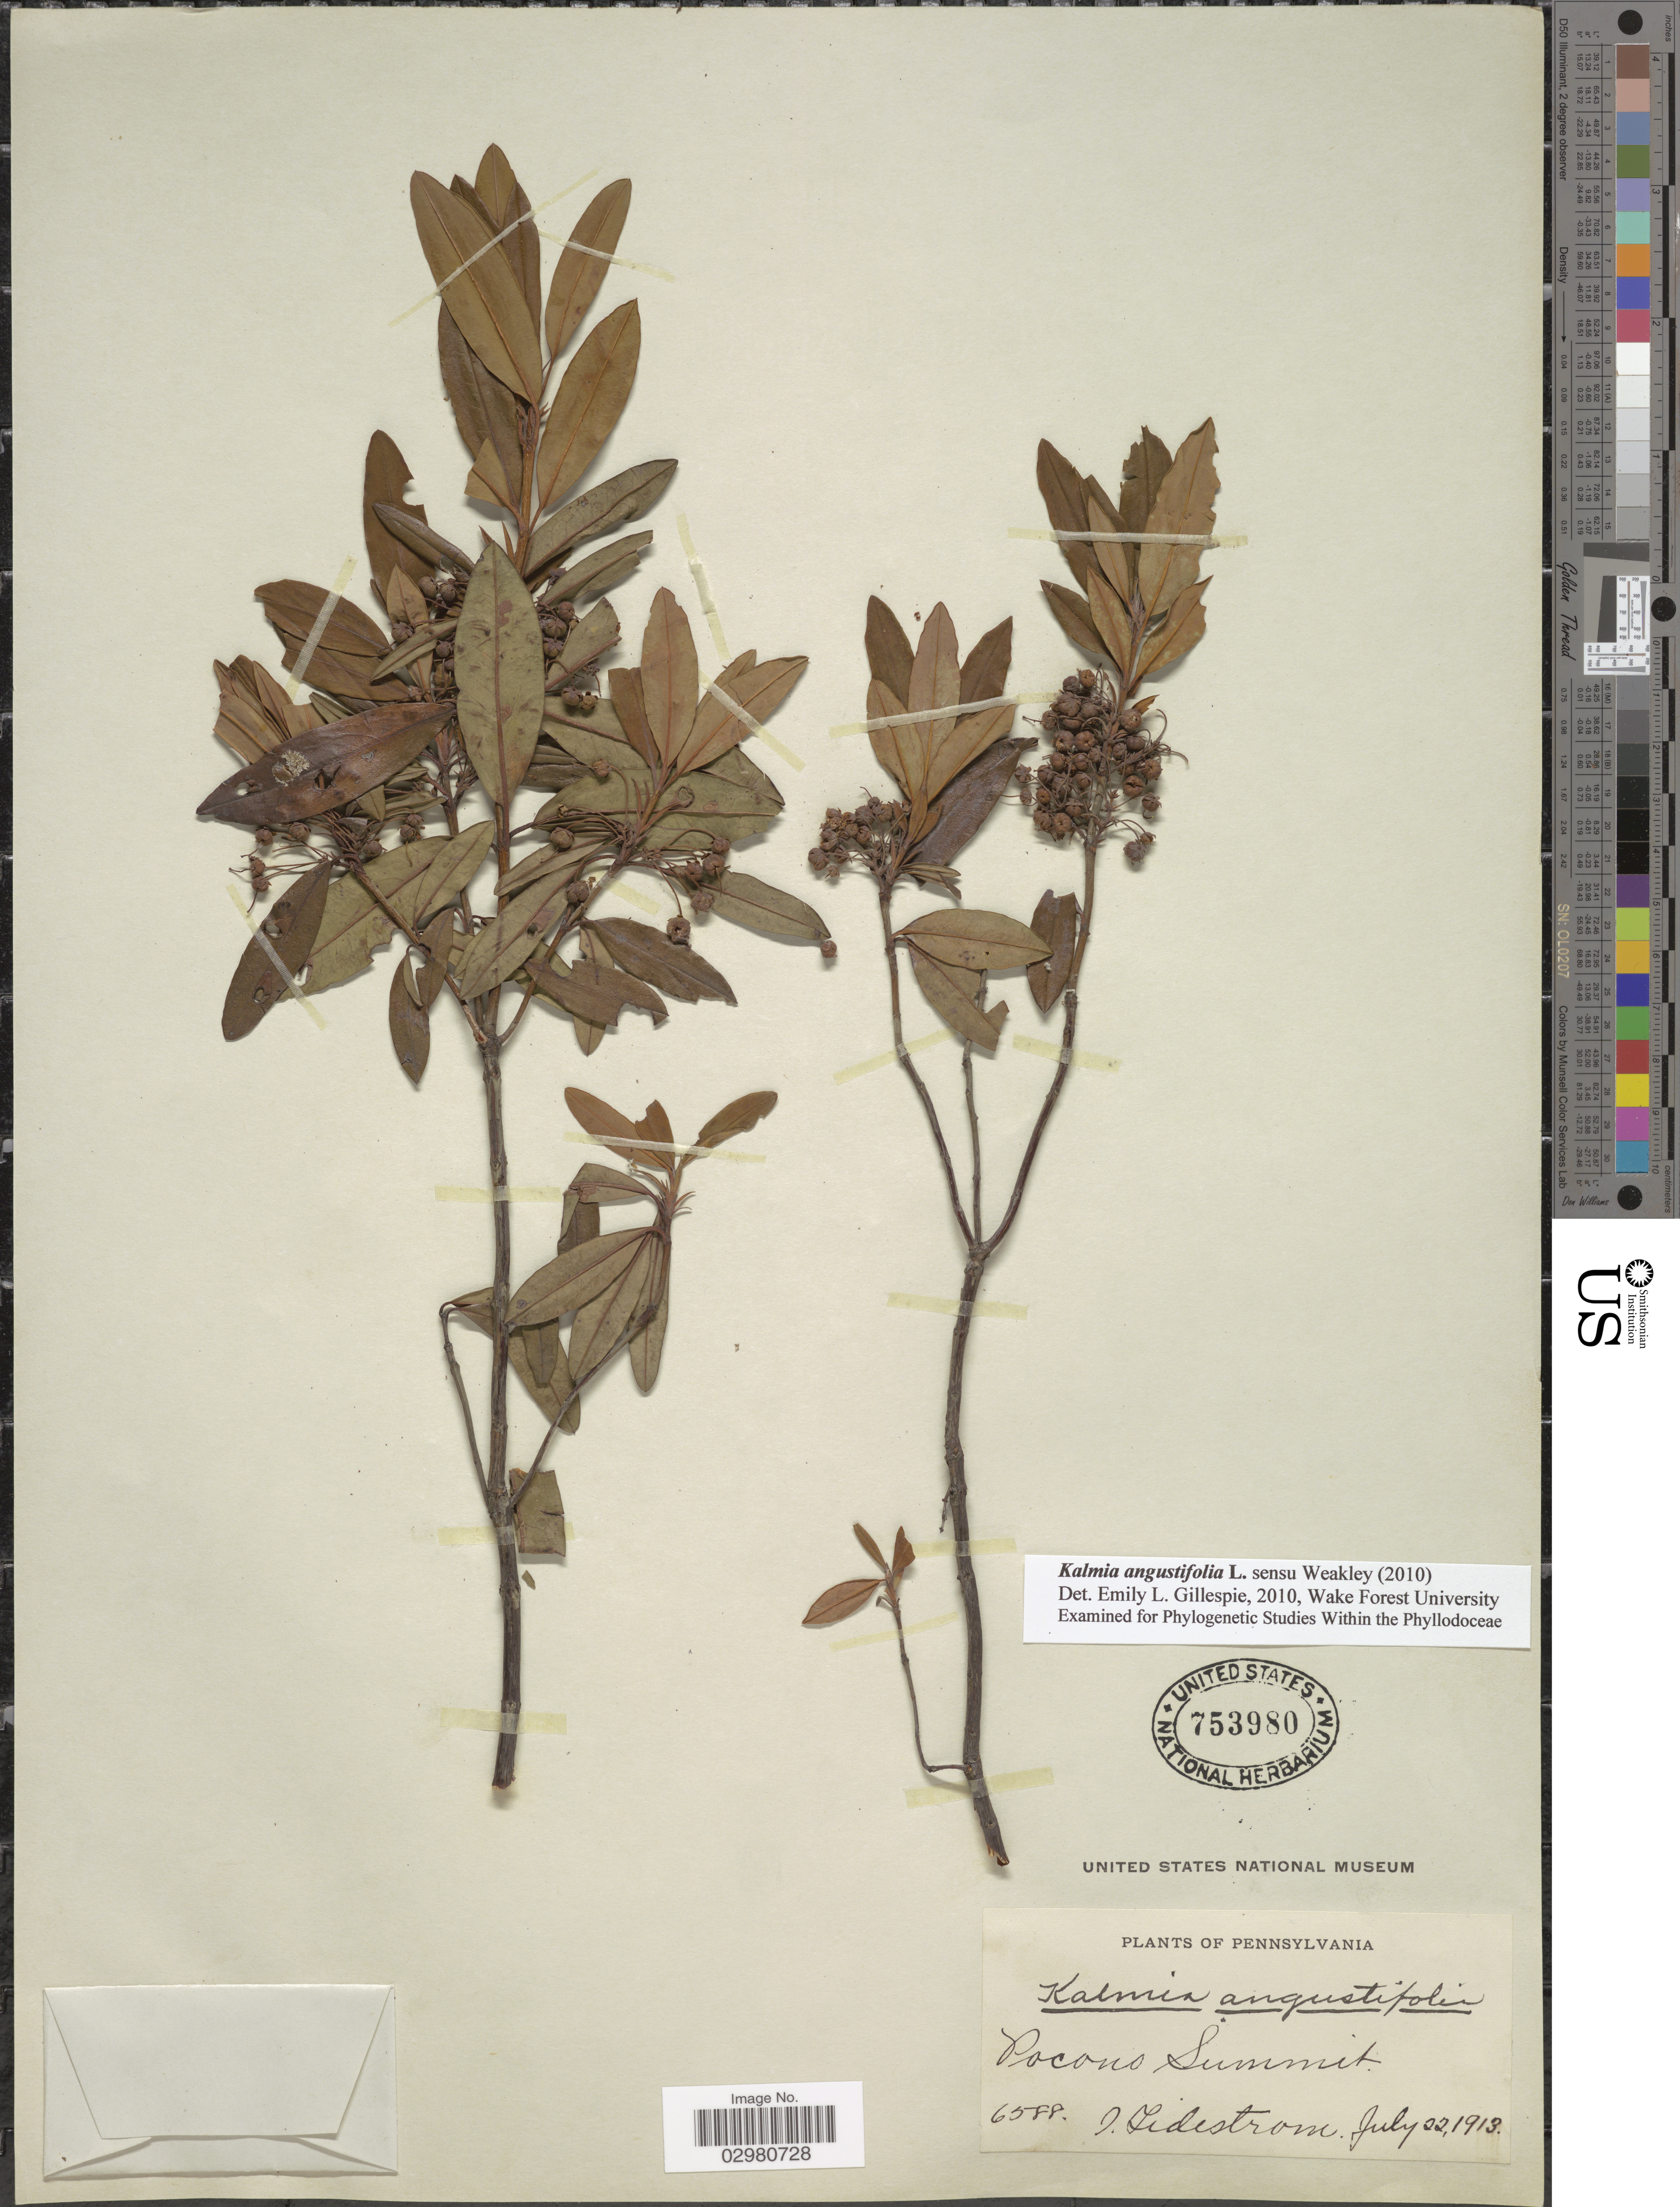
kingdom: Plantae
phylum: Tracheophyta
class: Magnoliopsida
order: Ericales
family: Ericaceae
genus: Kalmia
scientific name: Kalmia angustifolia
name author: L.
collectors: I. F. Tidestrom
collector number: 6588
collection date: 1913-07-22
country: United States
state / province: Pennsylvania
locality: Pocono Summit.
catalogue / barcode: US 753980